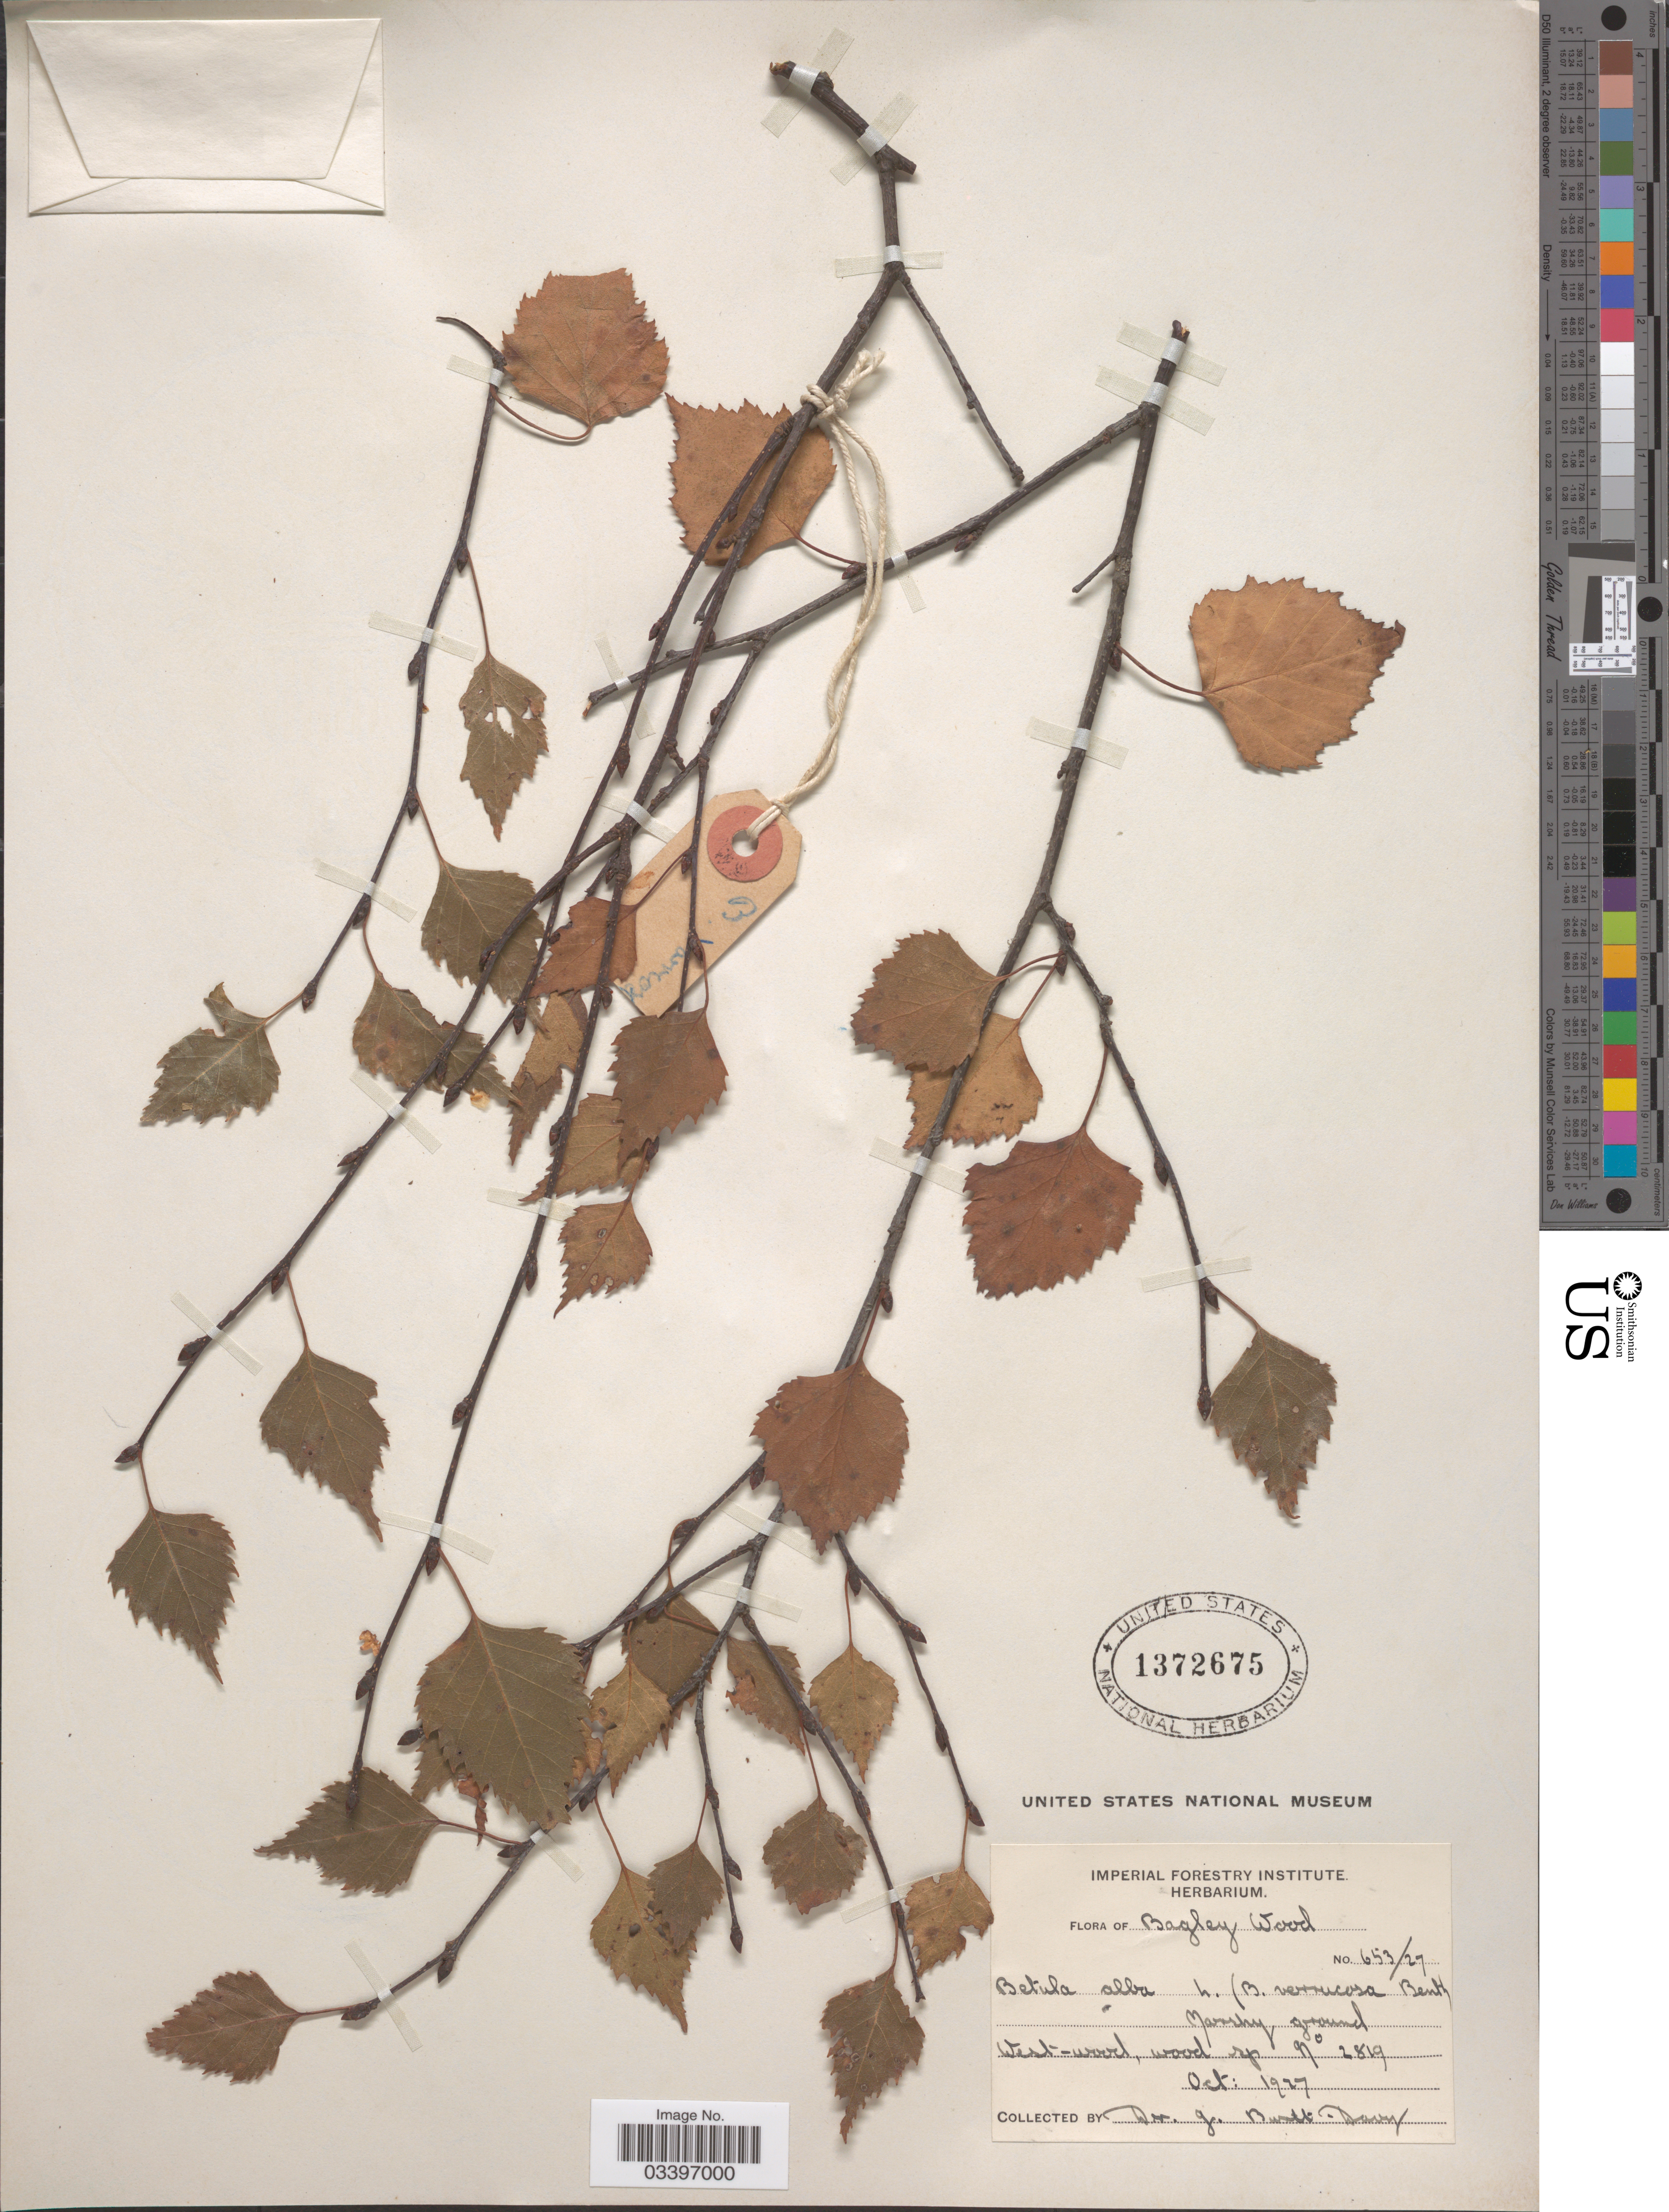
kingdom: Plantae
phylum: Tracheophyta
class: Magnoliopsida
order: Fagales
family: Betulaceae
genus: Betula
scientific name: Betula alba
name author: L.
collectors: J. Burtt Davy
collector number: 653/27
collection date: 1927-10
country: United Kingdom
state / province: England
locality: Bagley Wood. West-wood [unsure placement]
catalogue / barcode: US 1372675